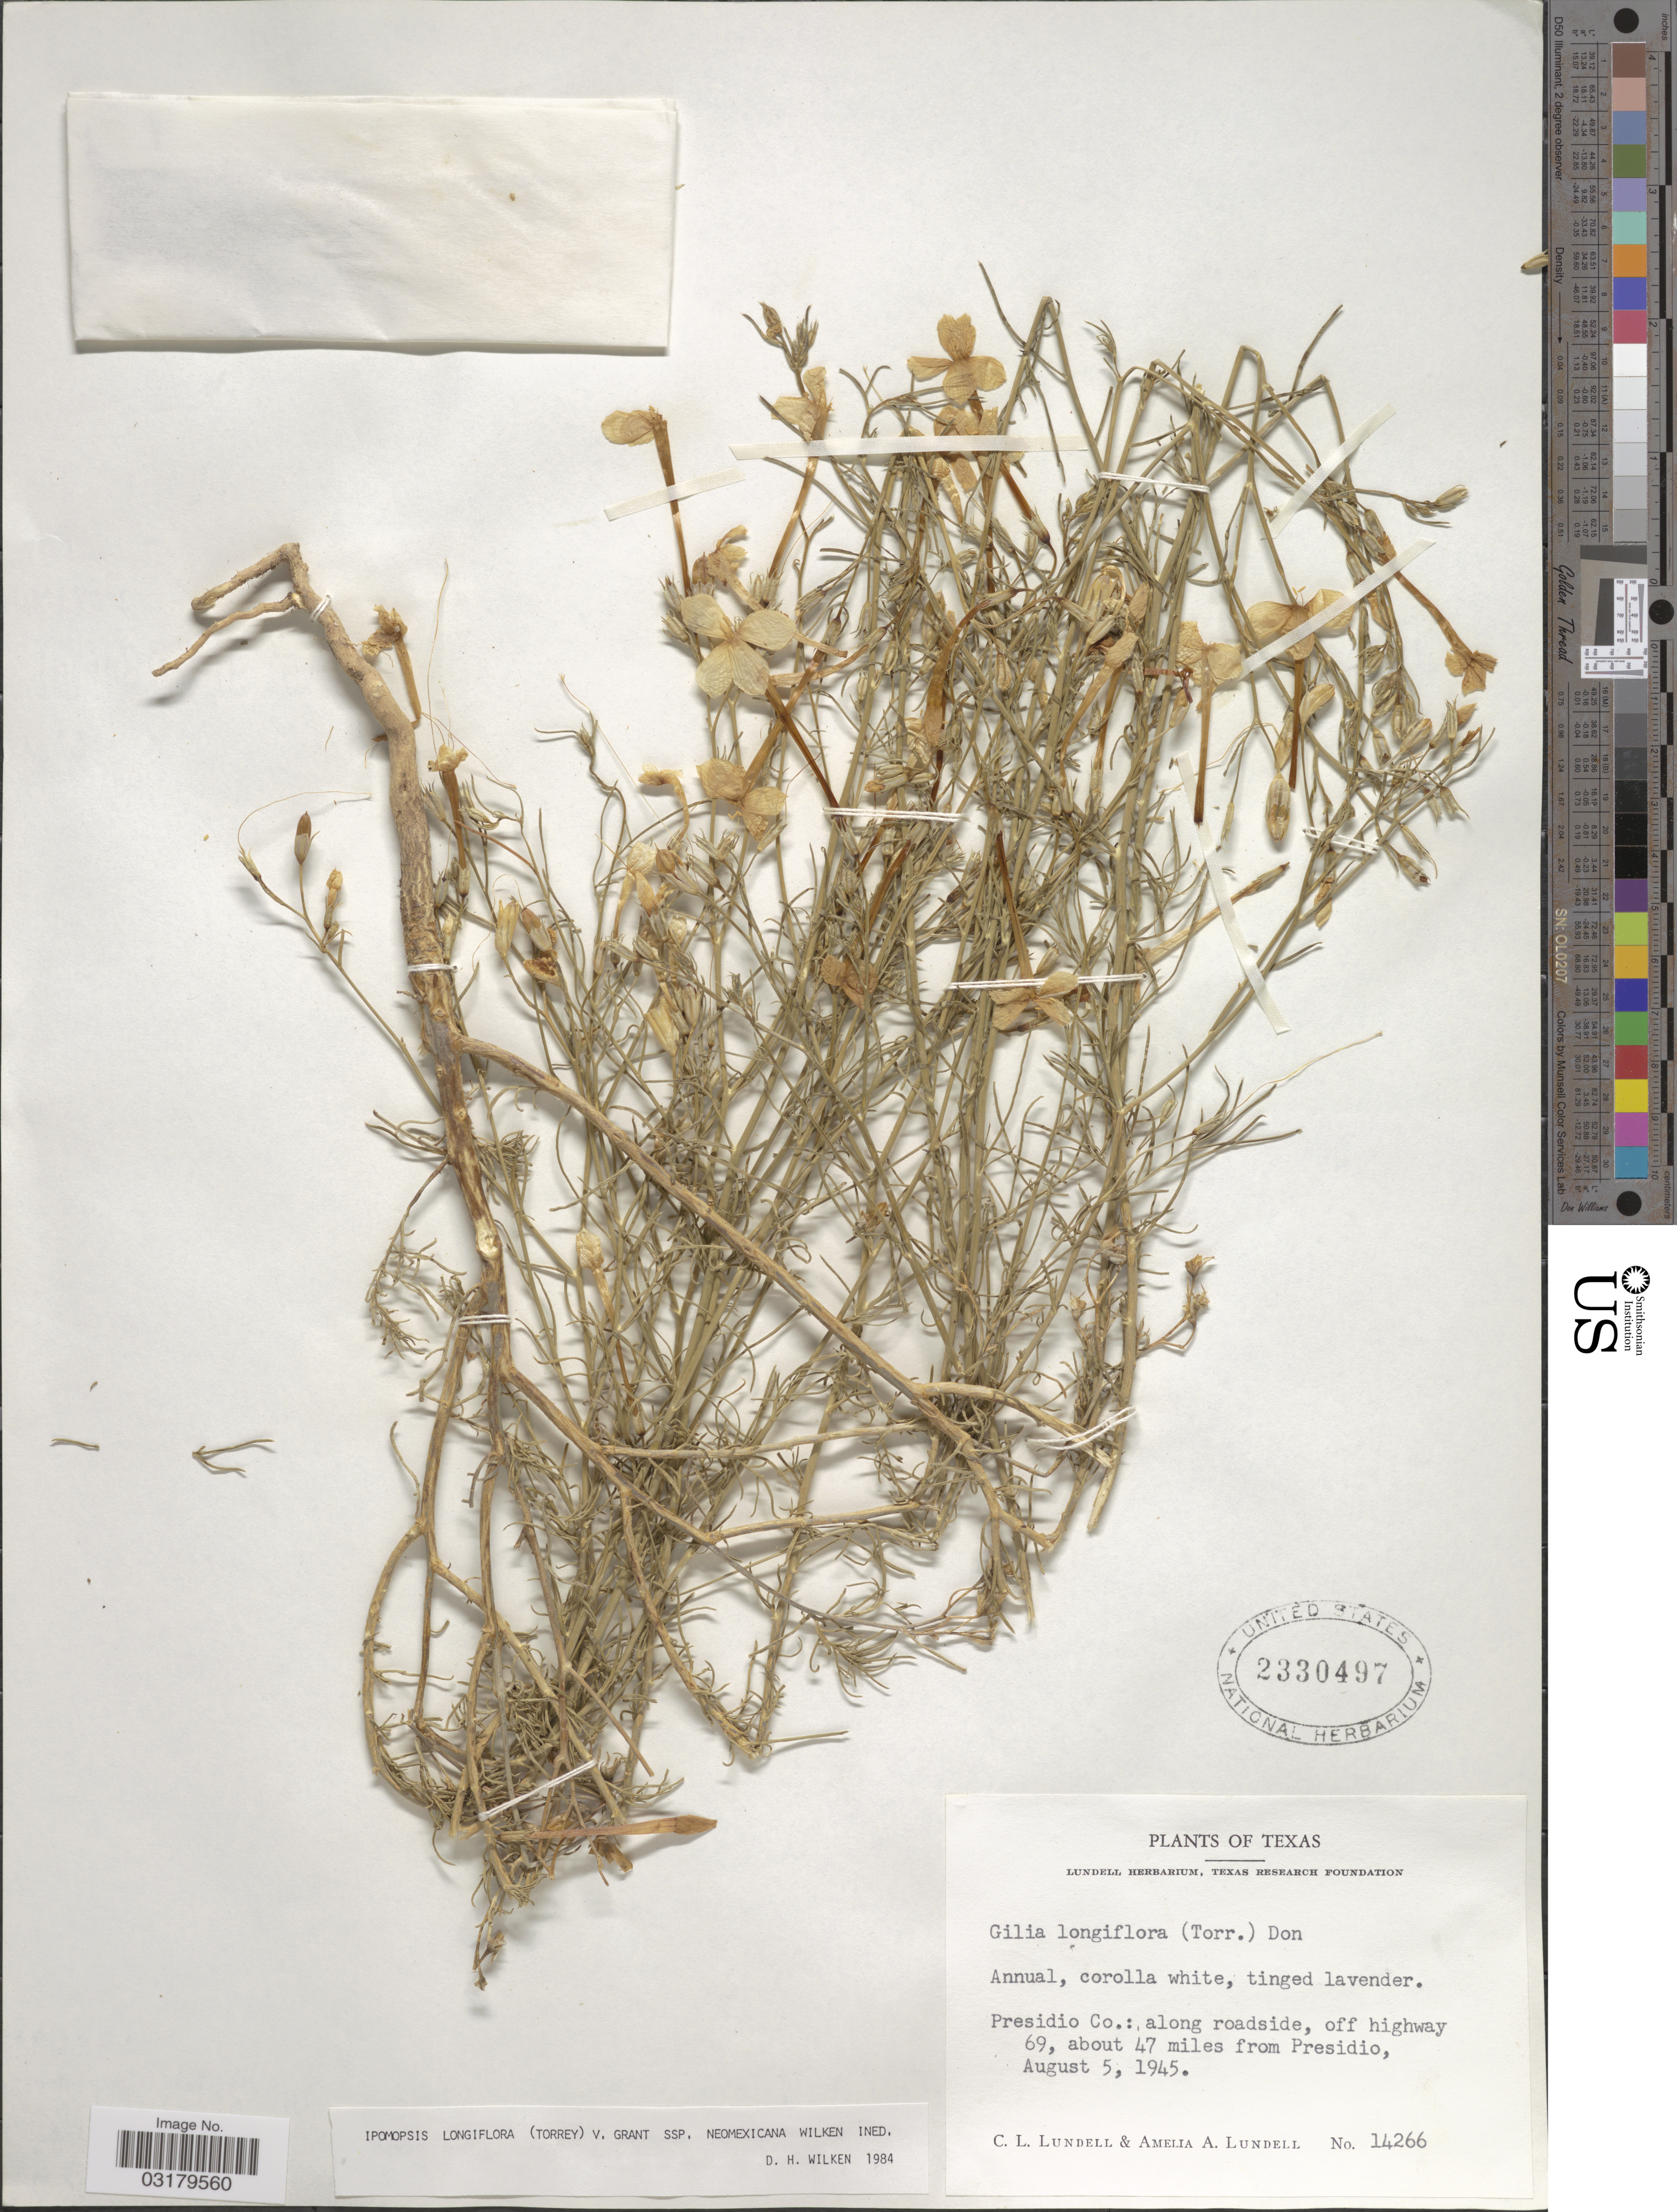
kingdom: Plantae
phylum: Tracheophyta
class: Magnoliopsida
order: Ericales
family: Polemoniaceae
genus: Ipomopsis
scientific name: Ipomopsis longiflora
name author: (Torr.) V.E. Grant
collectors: C. L. Lundell & A. A. Lundell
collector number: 14266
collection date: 1945-08-05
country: United States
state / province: Texas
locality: Presidio Co.: along roadside, off highway 69, about 47 miles from Presidio.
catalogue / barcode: US 2330497